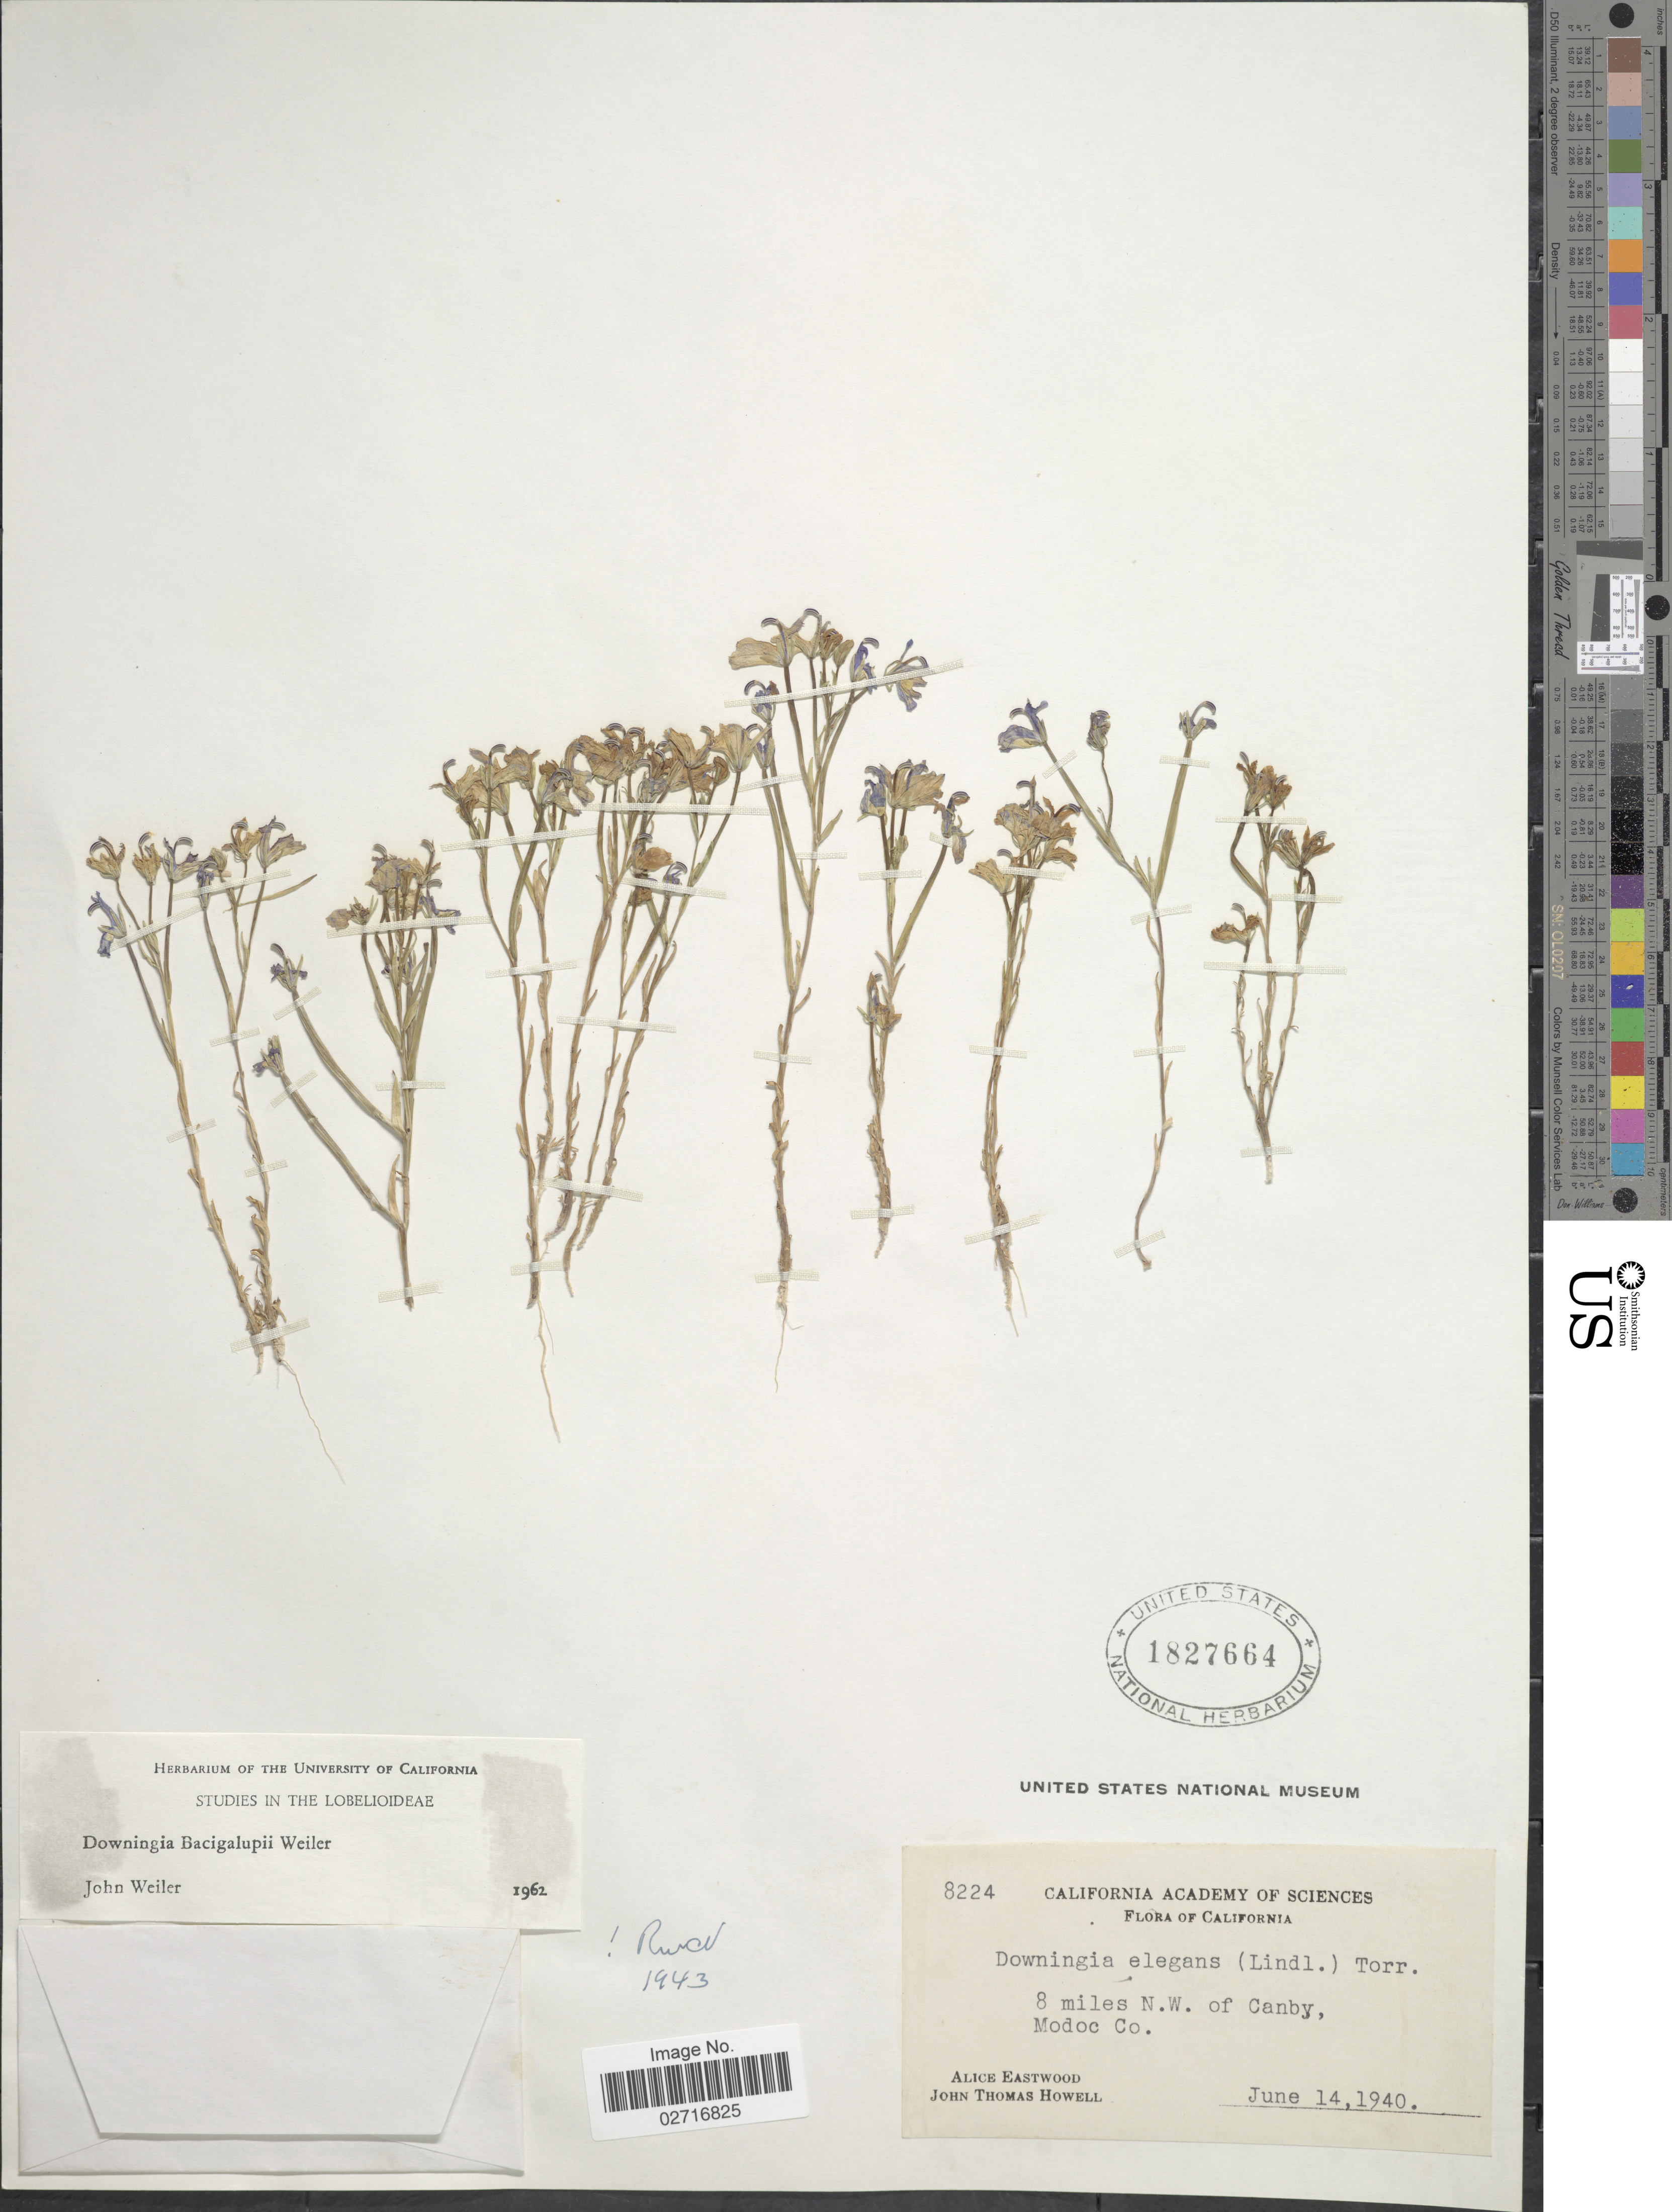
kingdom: Plantae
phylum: Tracheophyta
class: Magnoliopsida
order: Asterales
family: Campanulaceae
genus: Downingia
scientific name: Downingia bacigalupii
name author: Weiler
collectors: A. Eastwood & J. T. Howell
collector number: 8224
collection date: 1940-06-14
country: United States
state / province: California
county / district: Modoc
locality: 8 miles N.W. of Canby, Modoc Co.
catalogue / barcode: US 1827664